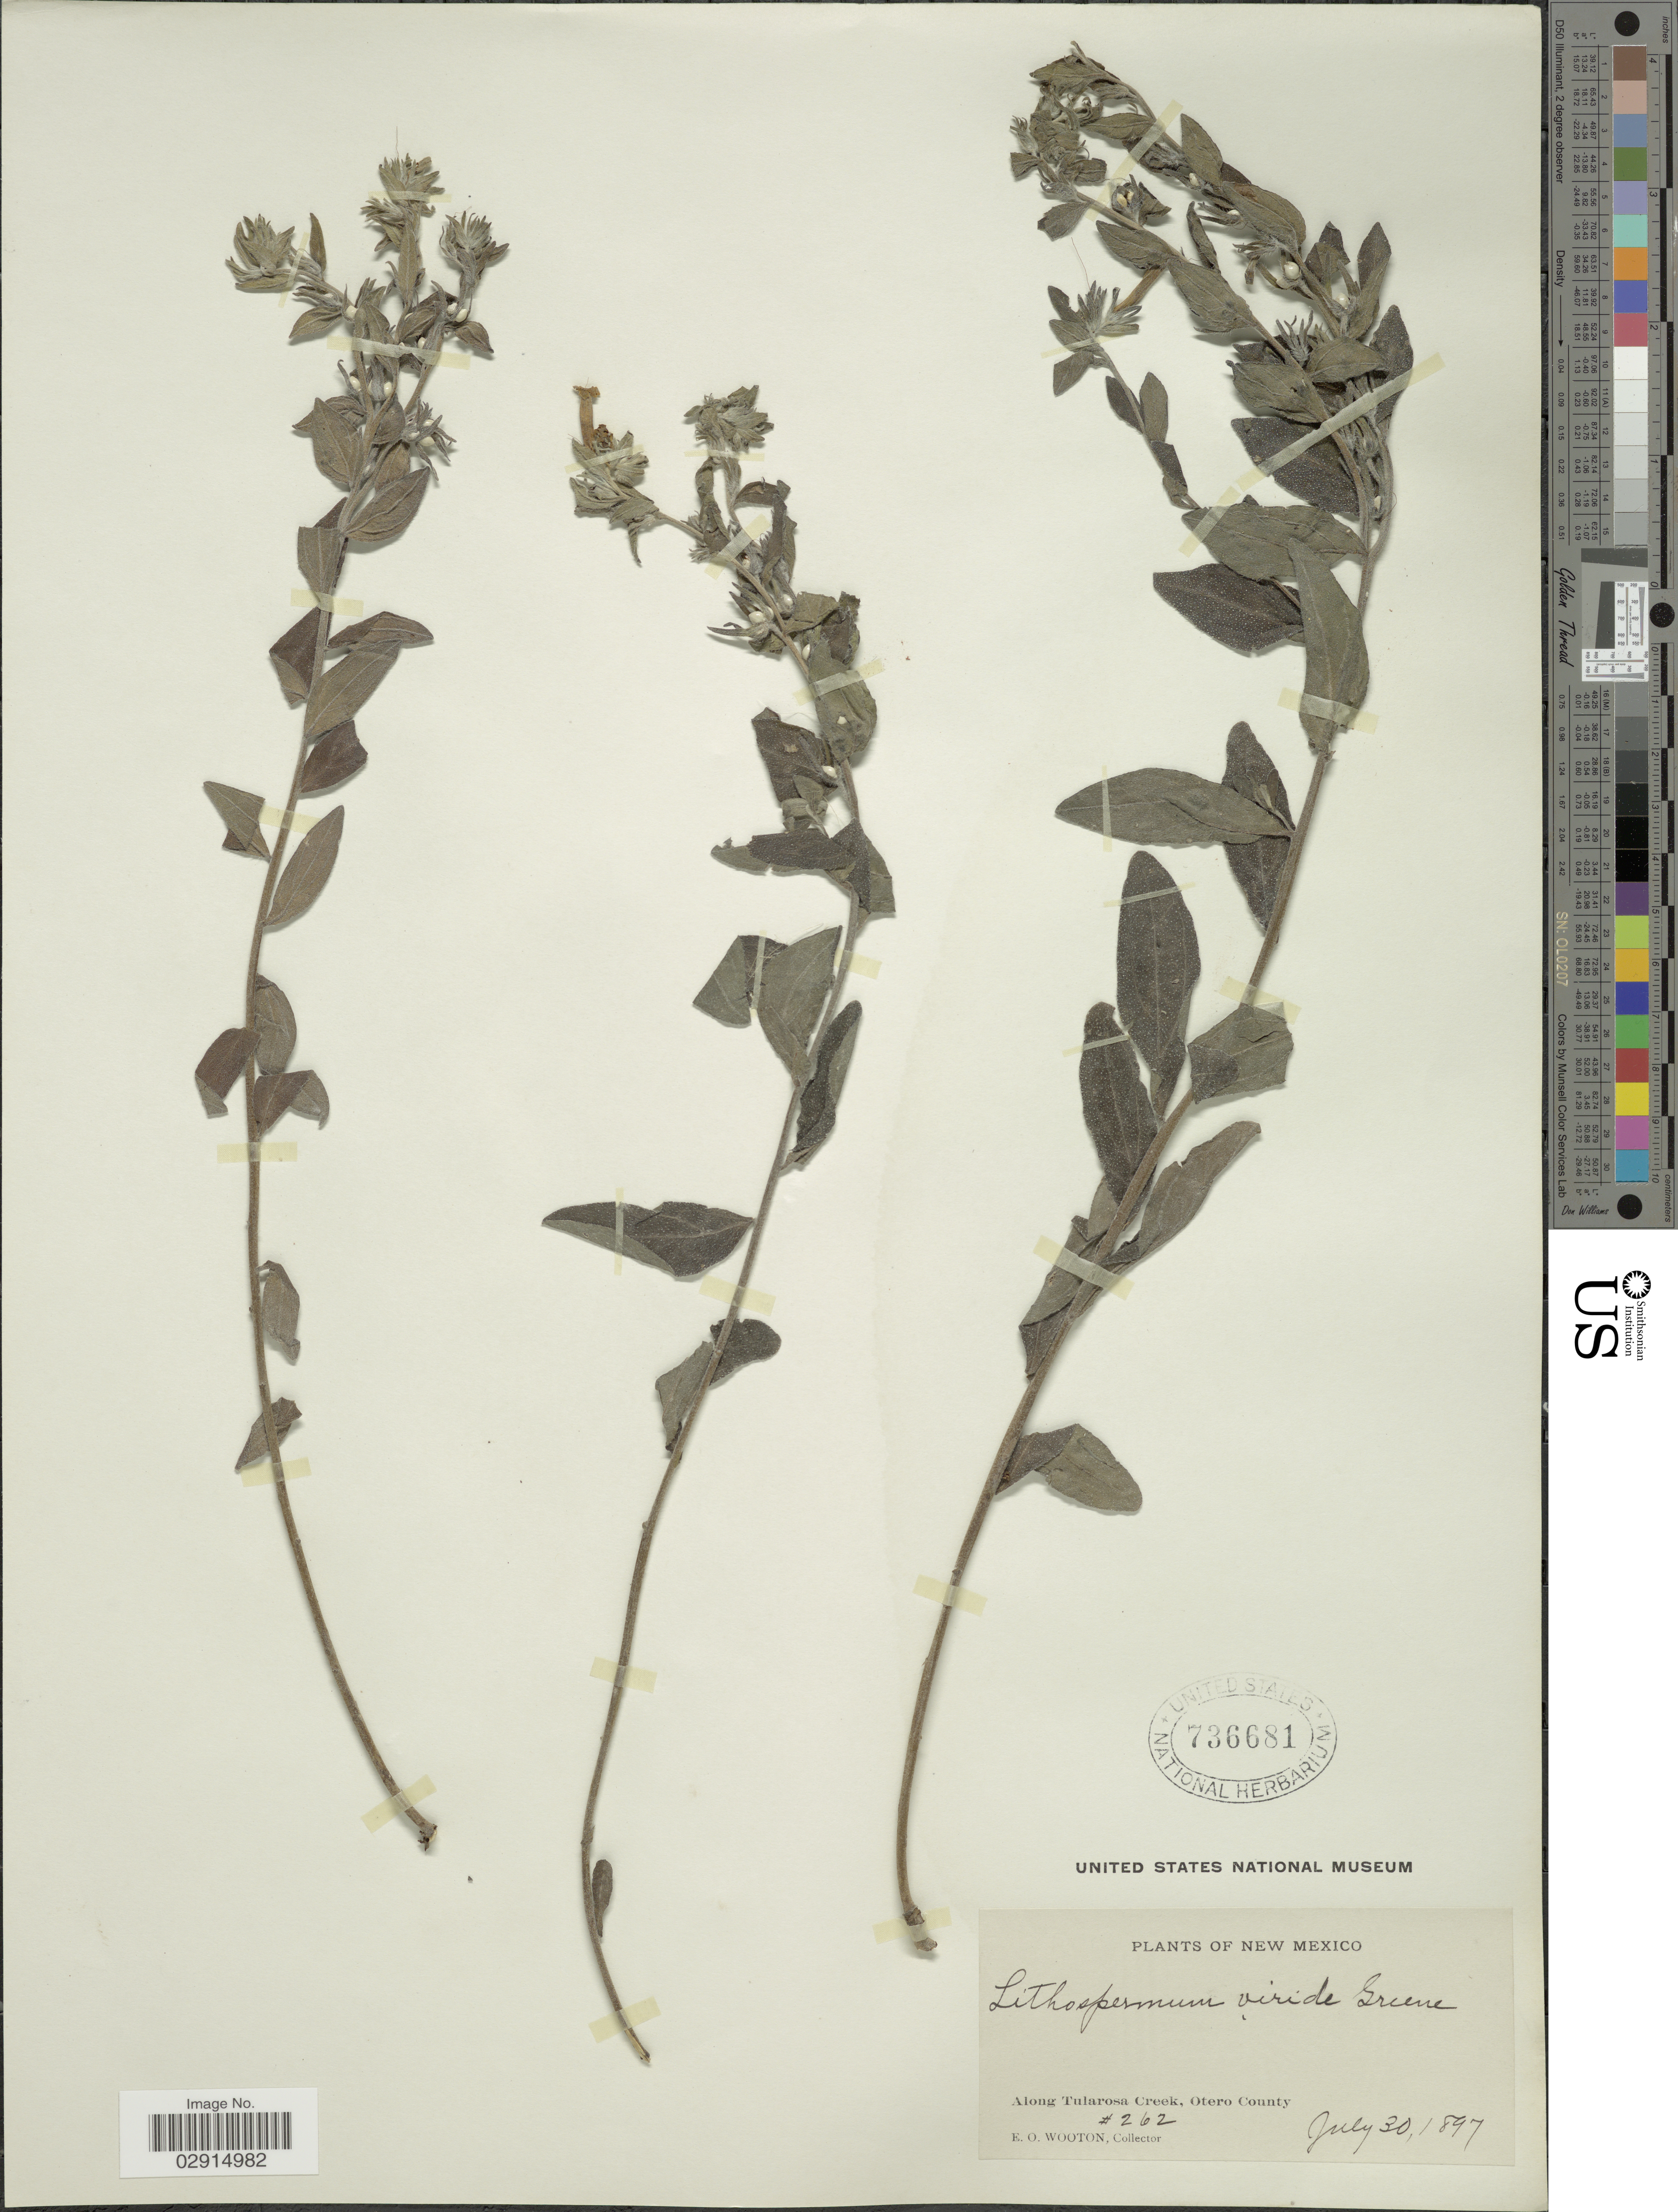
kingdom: Plantae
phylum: Tracheophyta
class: Magnoliopsida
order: Boraginales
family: Boraginaceae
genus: Lithospermum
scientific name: Lithospermum viride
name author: Greene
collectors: E. O. Wooton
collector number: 262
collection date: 1897-07-30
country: United States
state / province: New Mexico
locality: Along Tularosa Creek, Otero County. New Mexico.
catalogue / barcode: US 736681